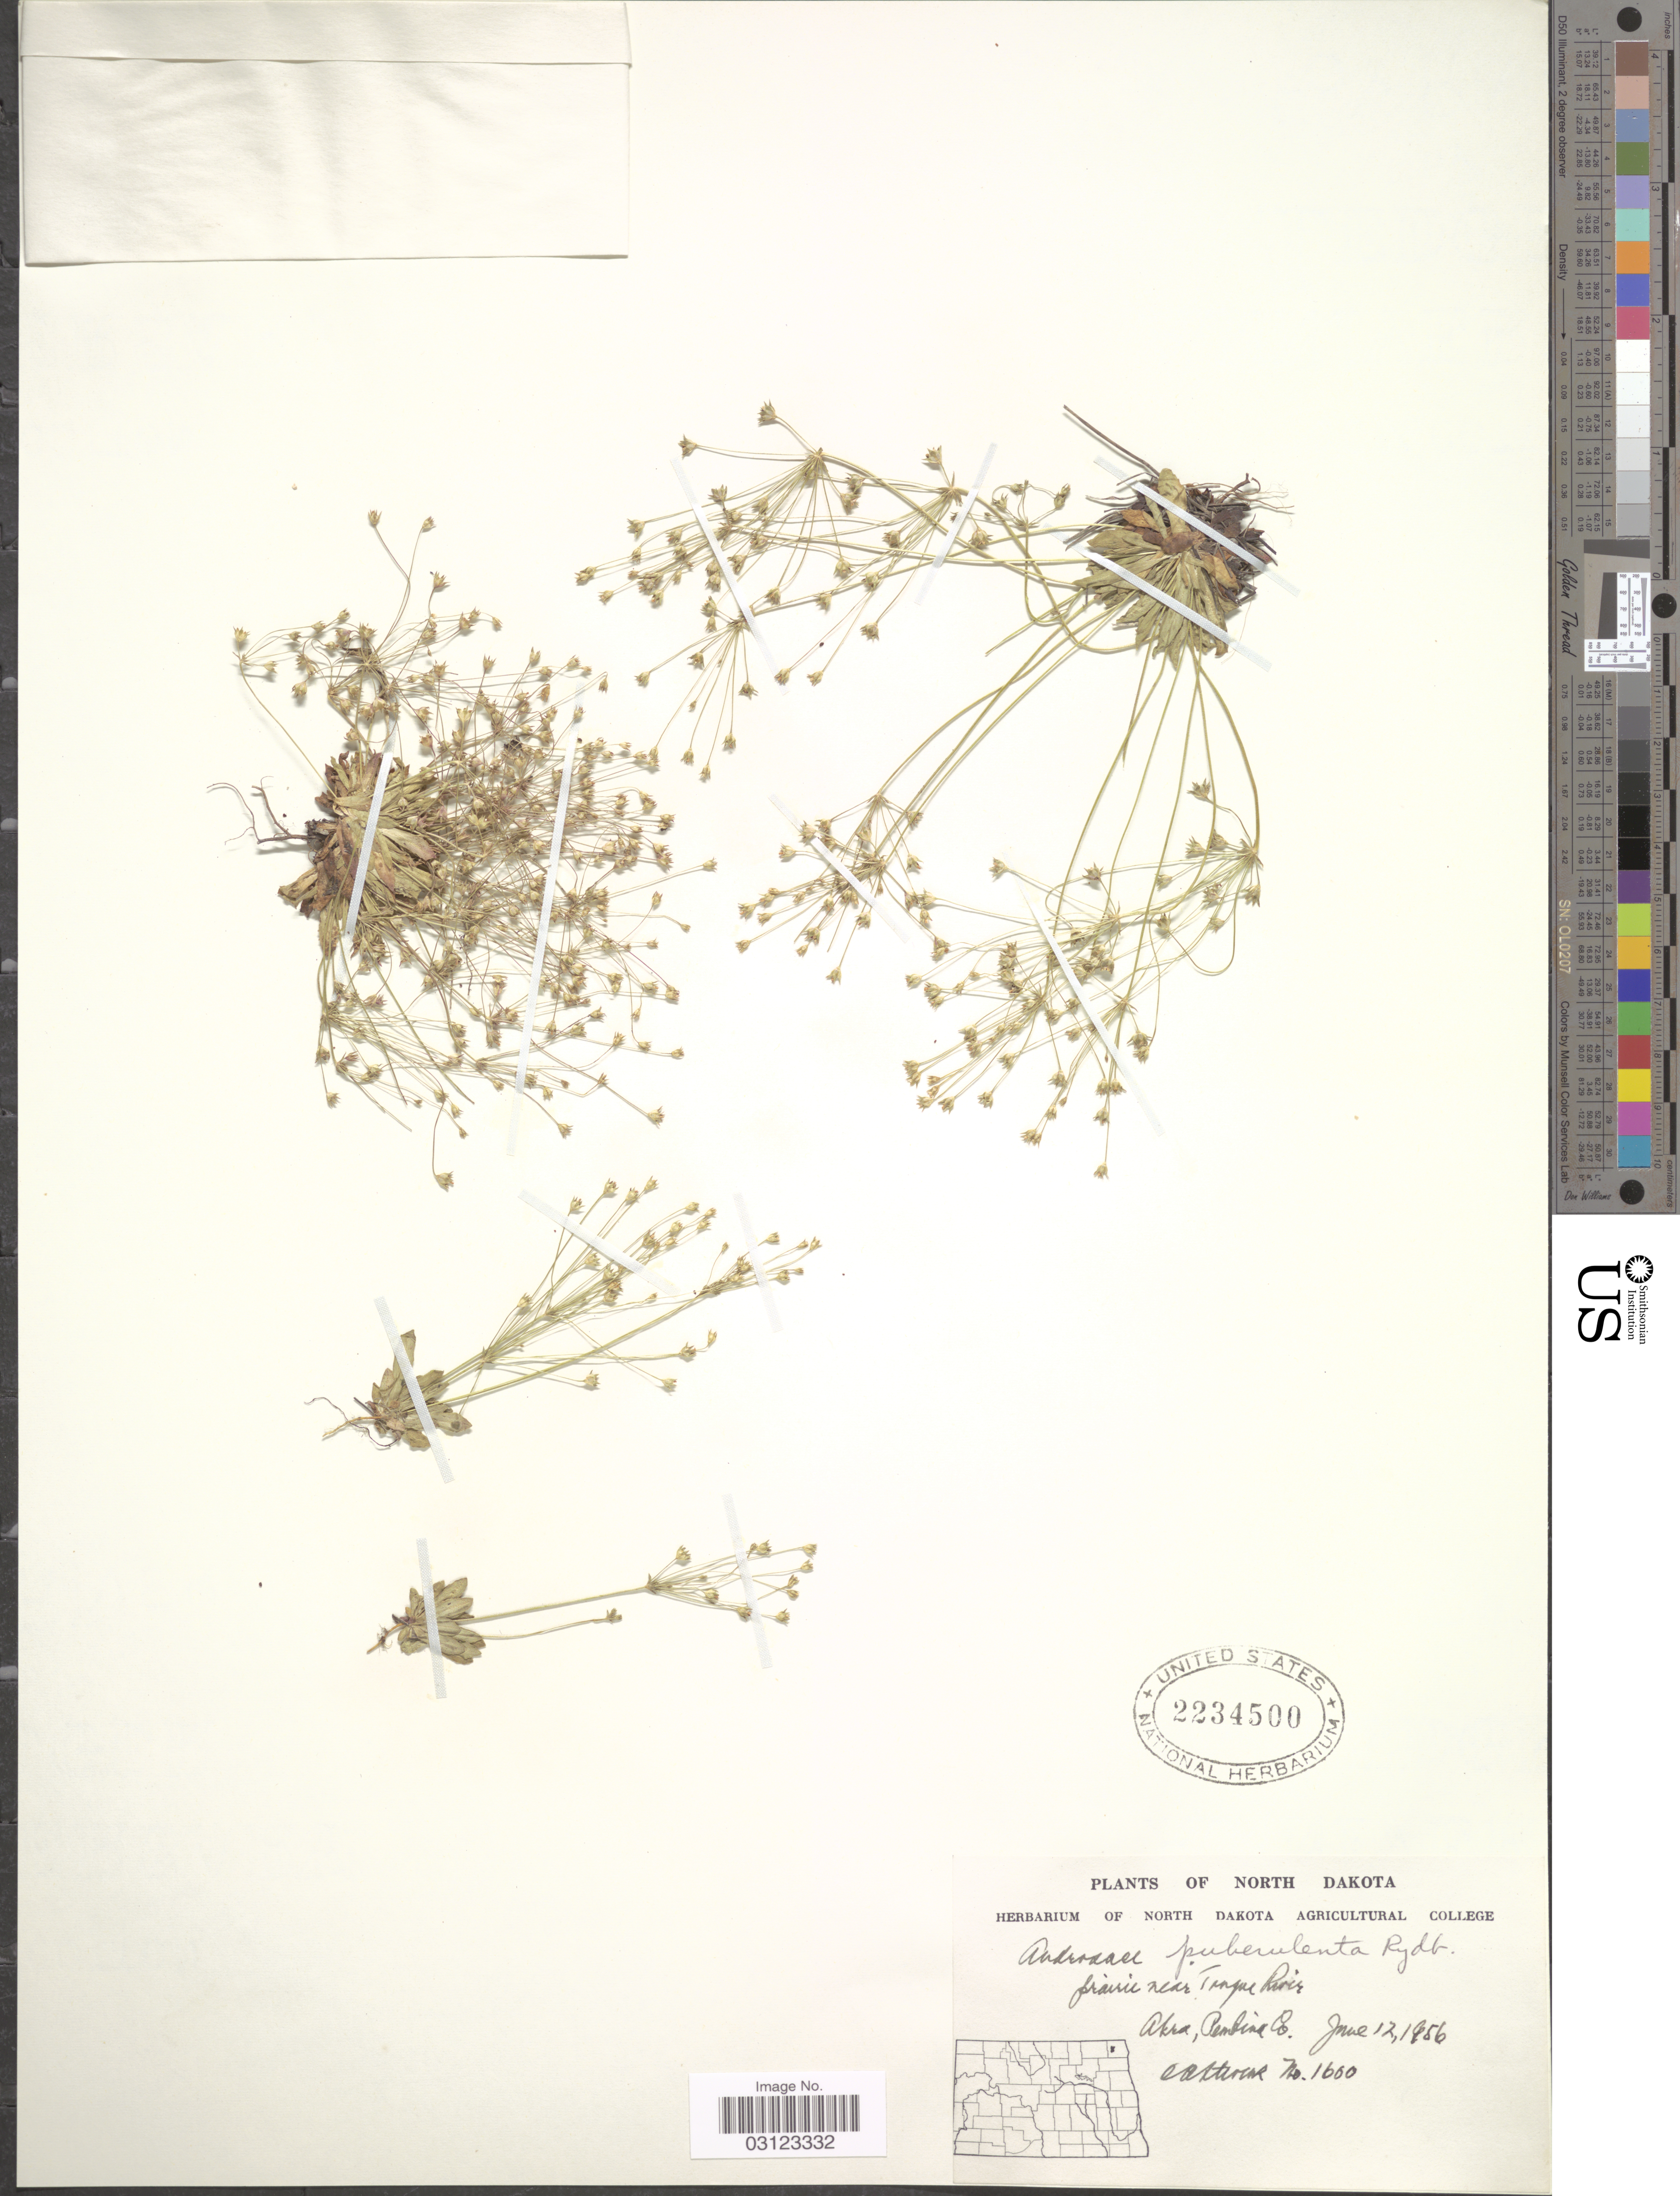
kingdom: Plantae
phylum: Tracheophyta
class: Magnoliopsida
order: Ericales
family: Primulaceae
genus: Androsace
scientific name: Androsace occidentalis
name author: (Pursh) Pursh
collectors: O. A. Stevens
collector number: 1600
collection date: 1956-06-12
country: United States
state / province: North Dakota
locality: Prairie near Tongue River. Akra, Pembina Co.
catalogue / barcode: US 2234500